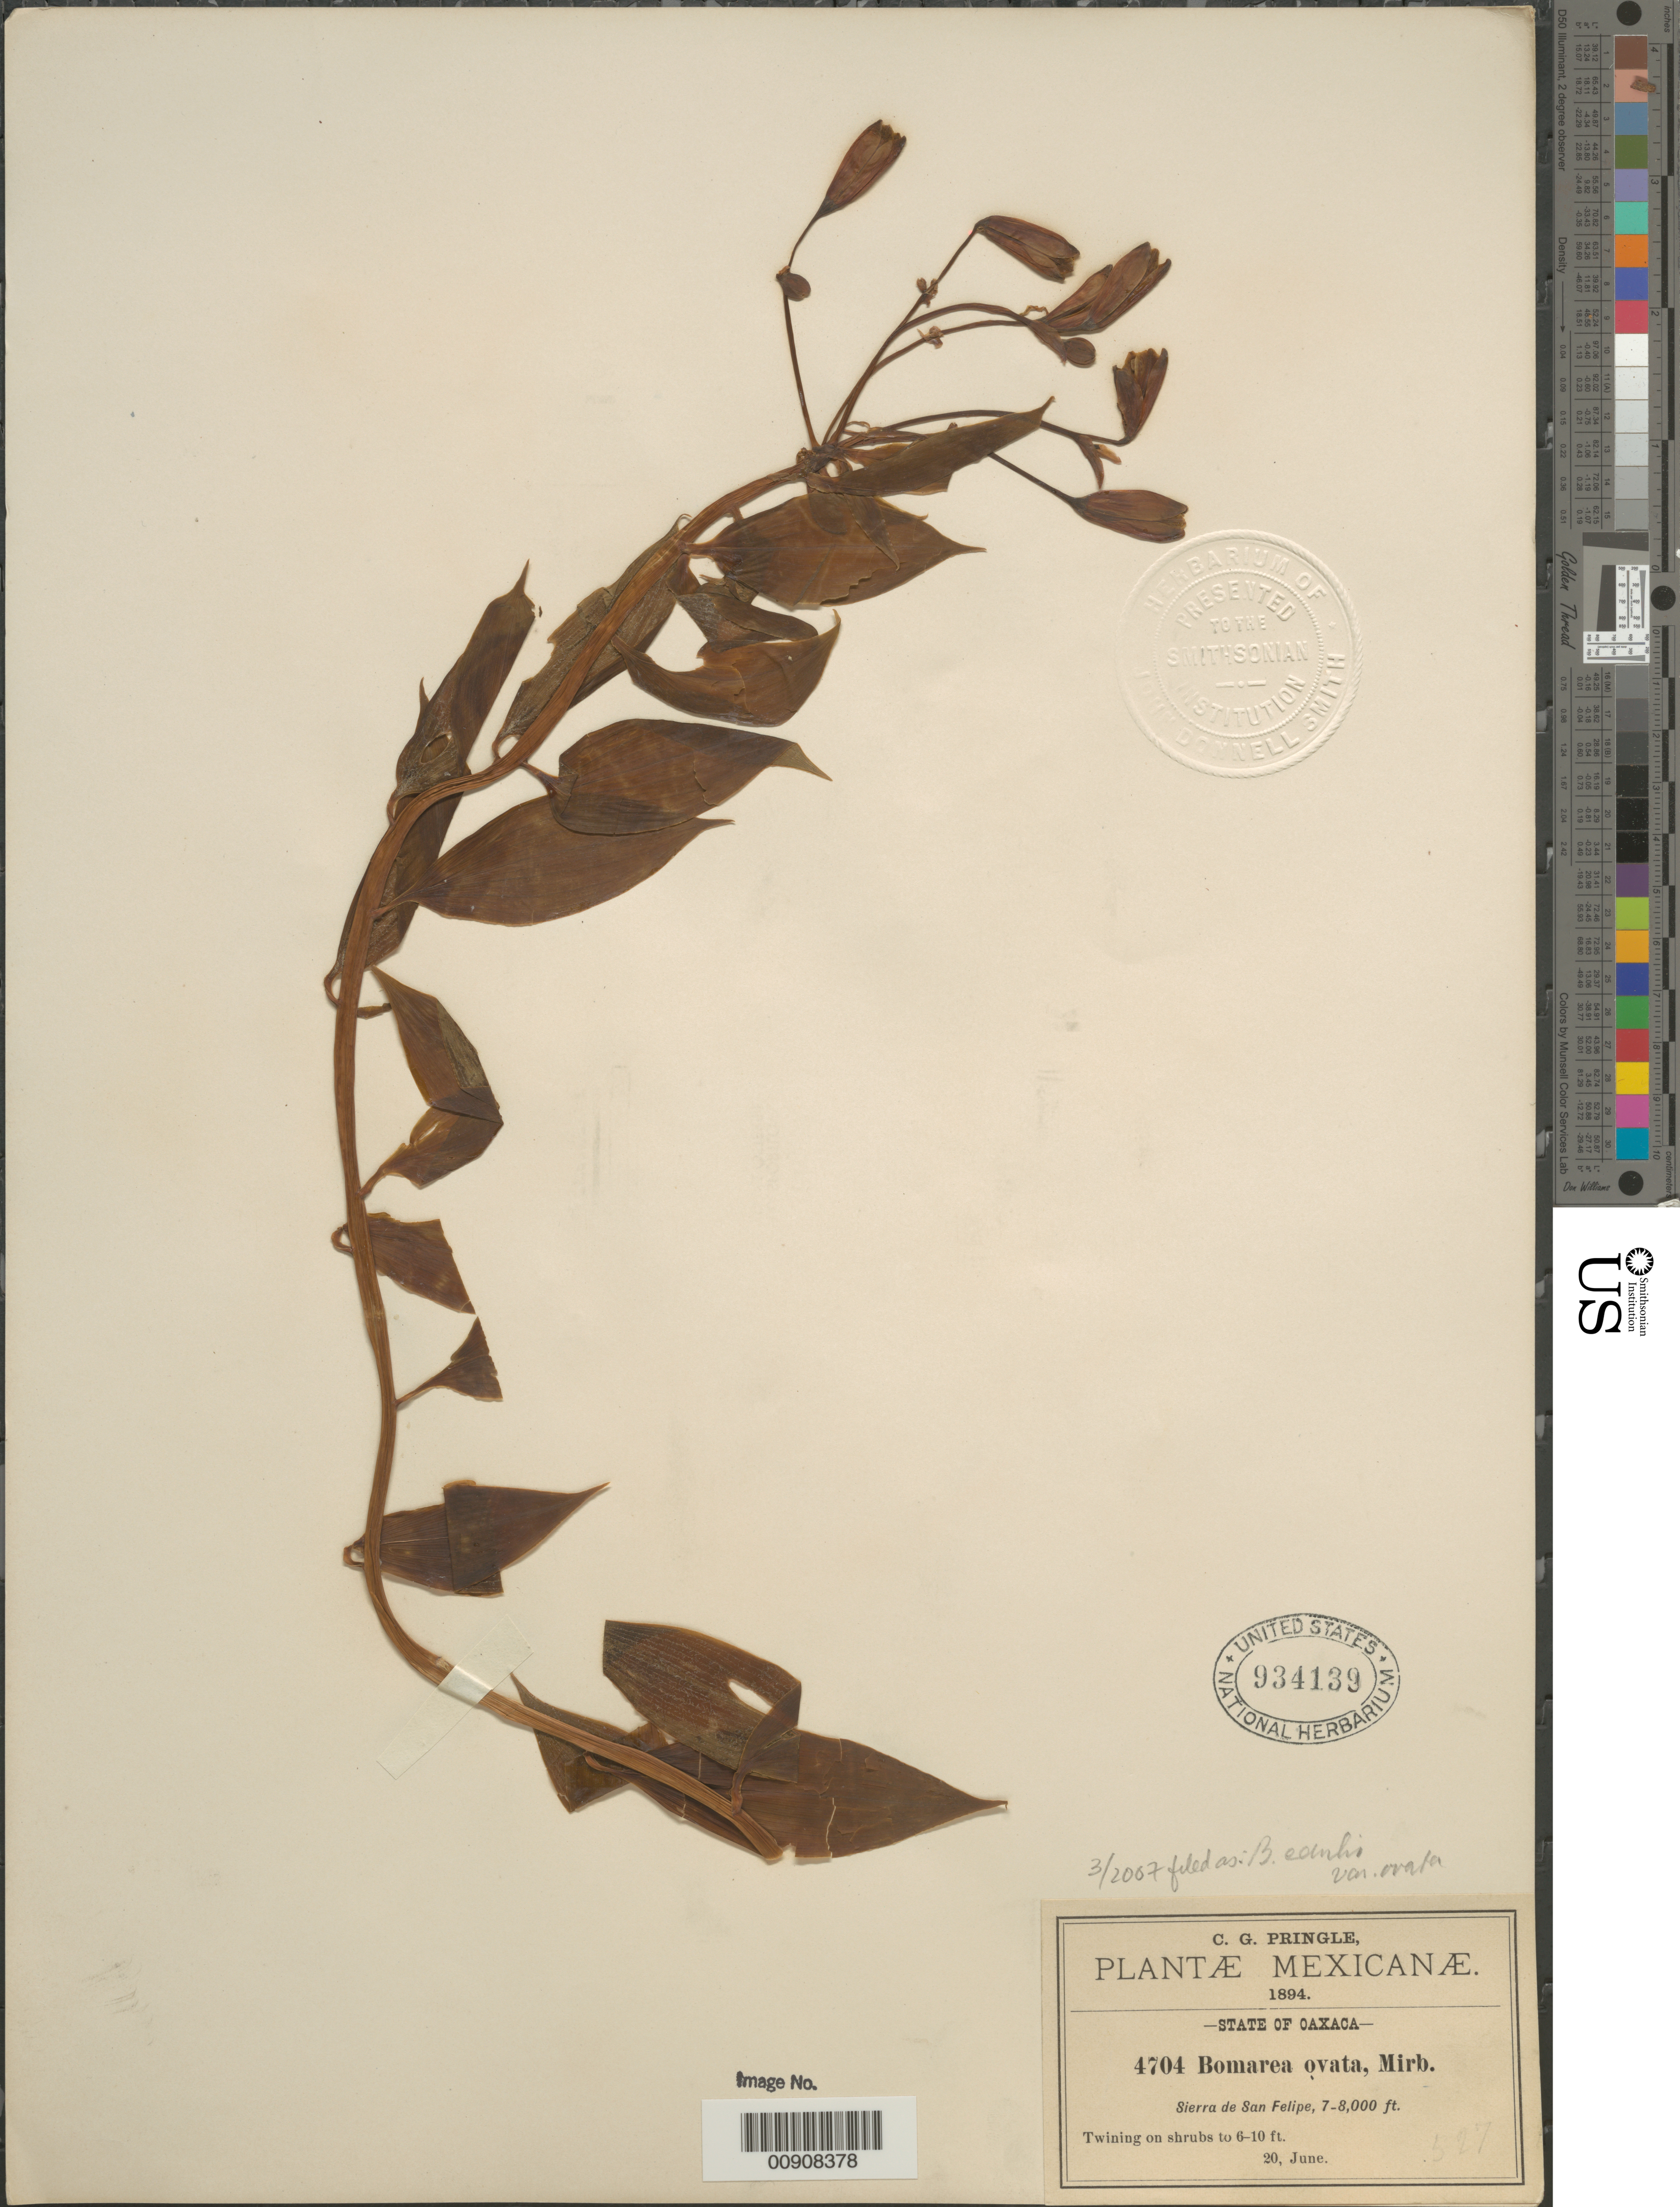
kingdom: Plantae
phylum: Tracheophyta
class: Liliopsida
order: Liliales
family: Alstroemeriaceae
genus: Bomarea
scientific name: Bomarea edulis var. ovata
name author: (Cav.) Baker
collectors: C. G. Pringle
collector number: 4704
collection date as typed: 20 Jun 1894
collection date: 1894-06-20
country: Mexico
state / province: Oaxaca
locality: Sierra de San Felipe, State of Oaxaca.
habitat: Twining on shrubs.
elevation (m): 2134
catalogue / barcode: US 934139